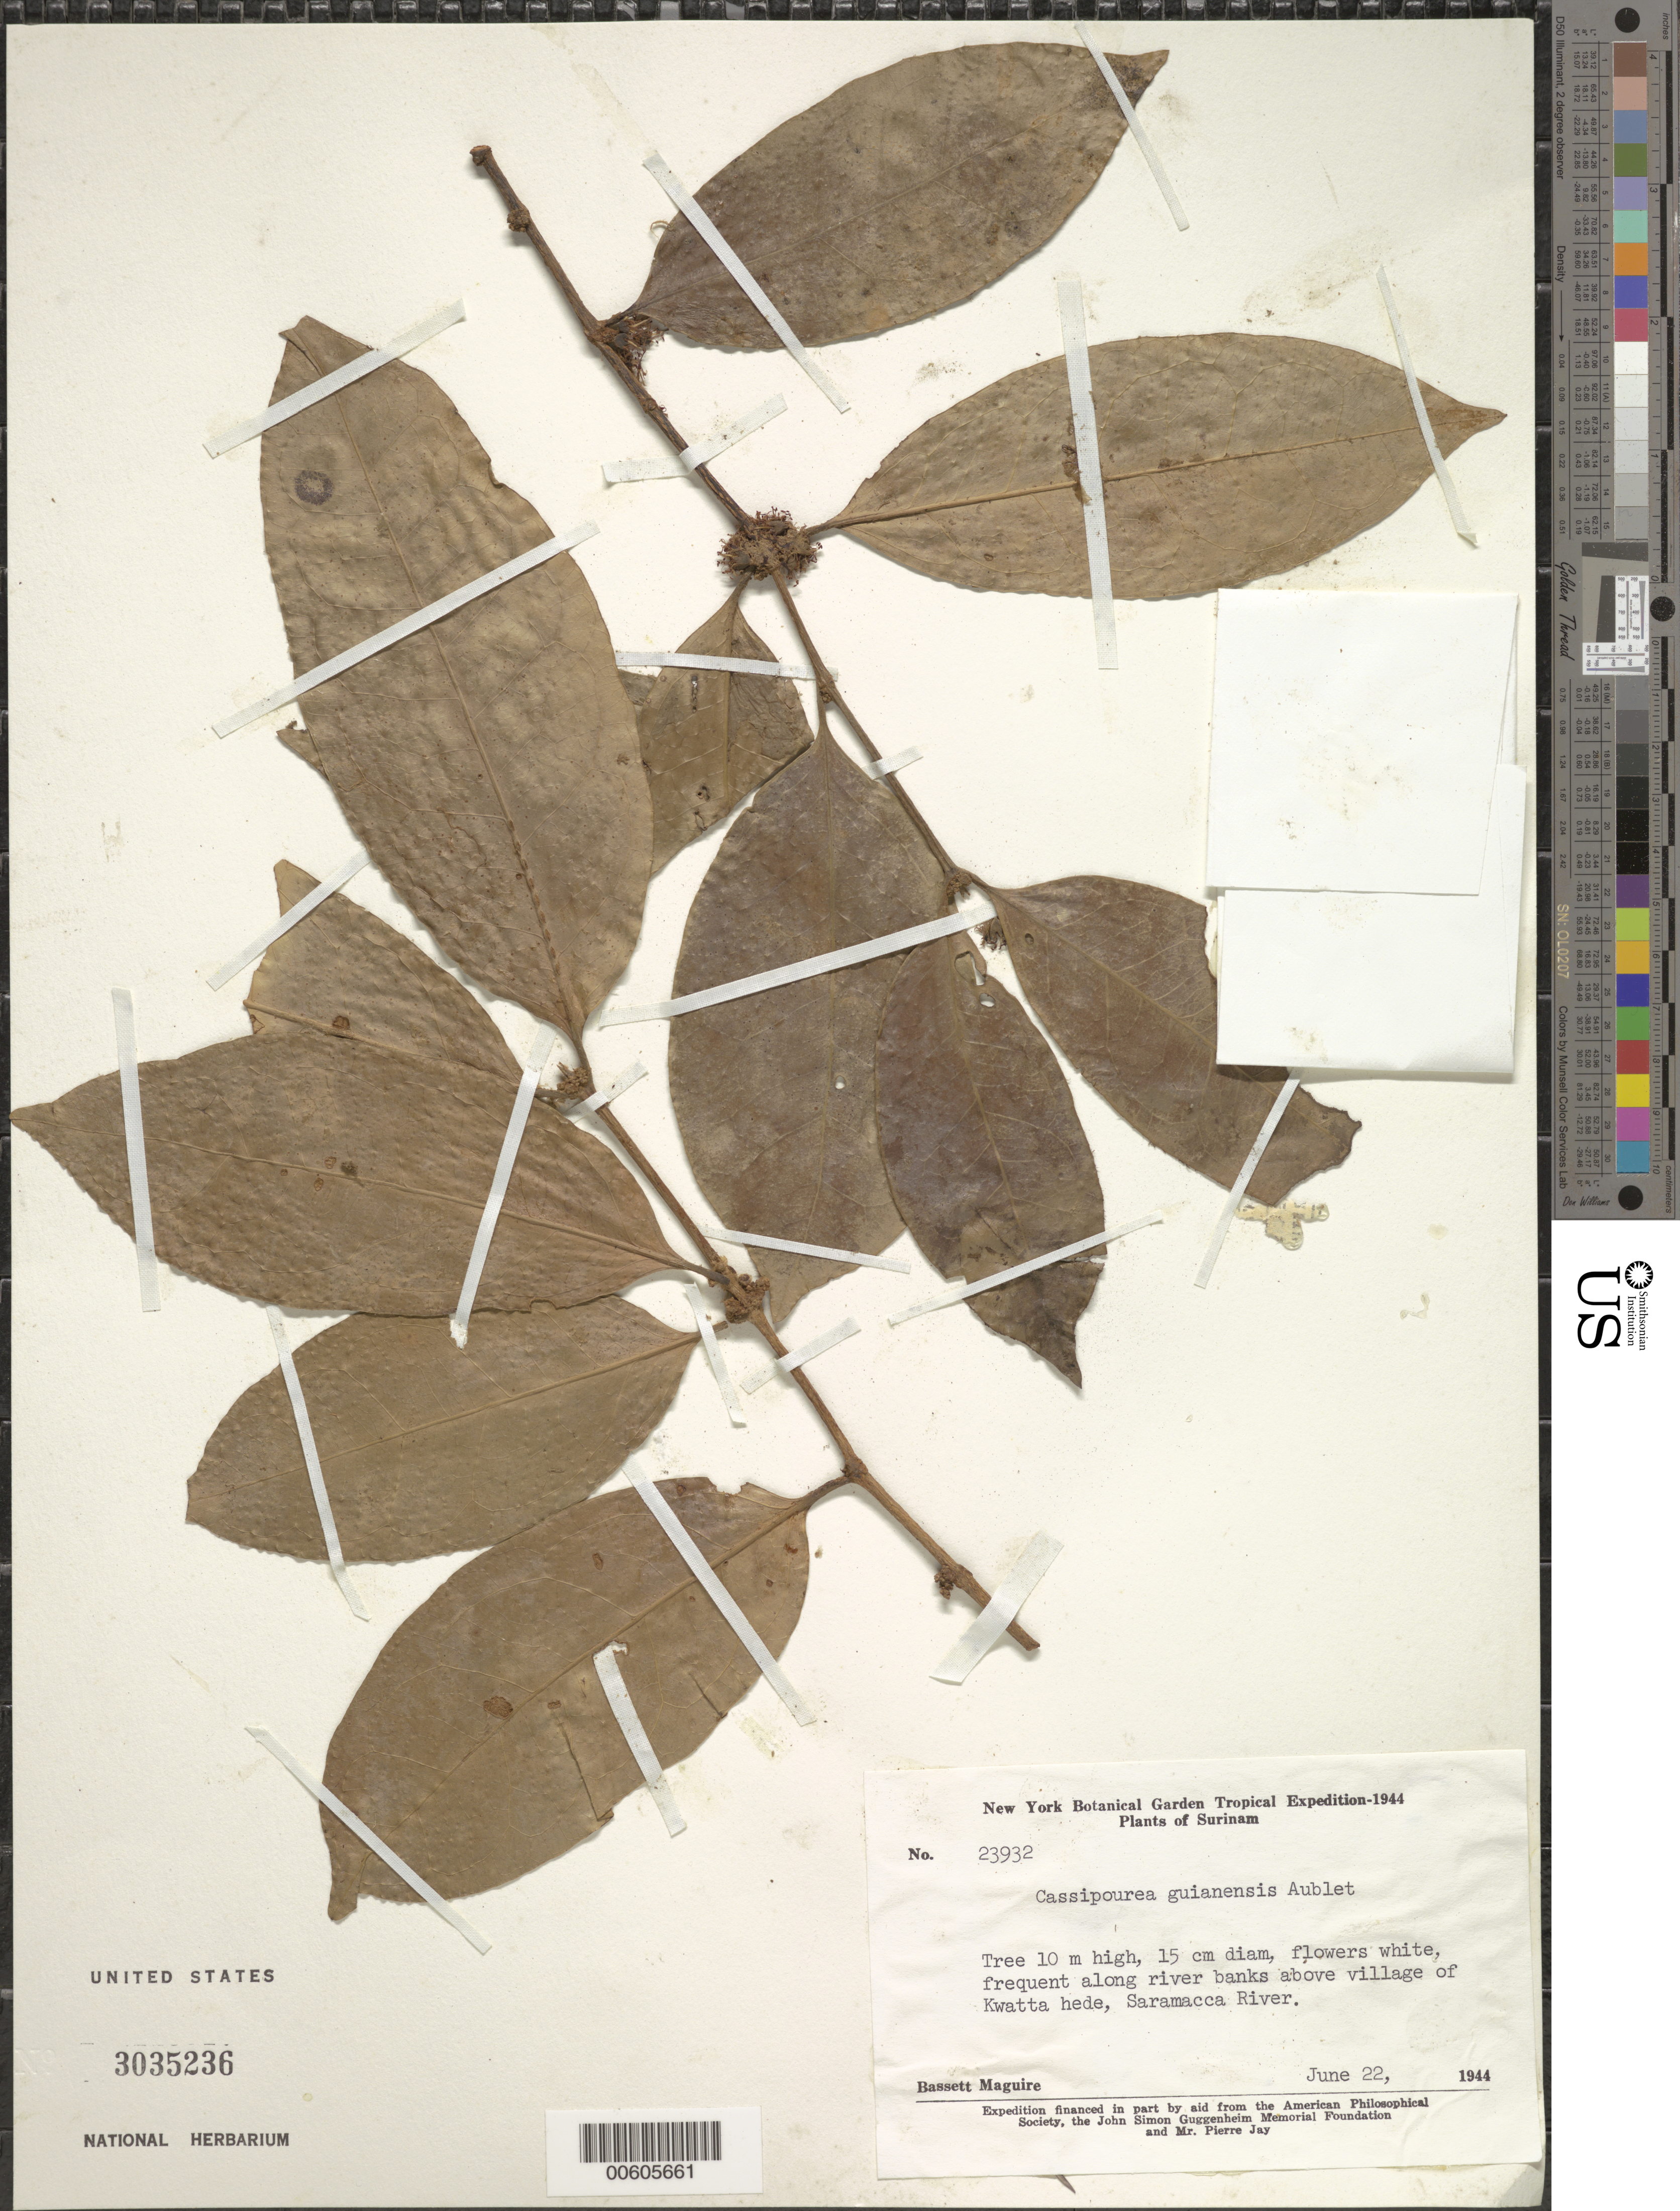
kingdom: Plantae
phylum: Tracheophyta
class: Magnoliopsida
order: Malpighiales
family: Rhizophoraceae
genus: Cassipourea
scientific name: Cassipourea guianensis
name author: Aubl.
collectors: B. Maguire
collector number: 23932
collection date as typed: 22-Jun-44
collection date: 1944-06-22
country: Suriname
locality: Saramacca River, rear of Kwatta hede village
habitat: Along river banks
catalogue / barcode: US 3035236